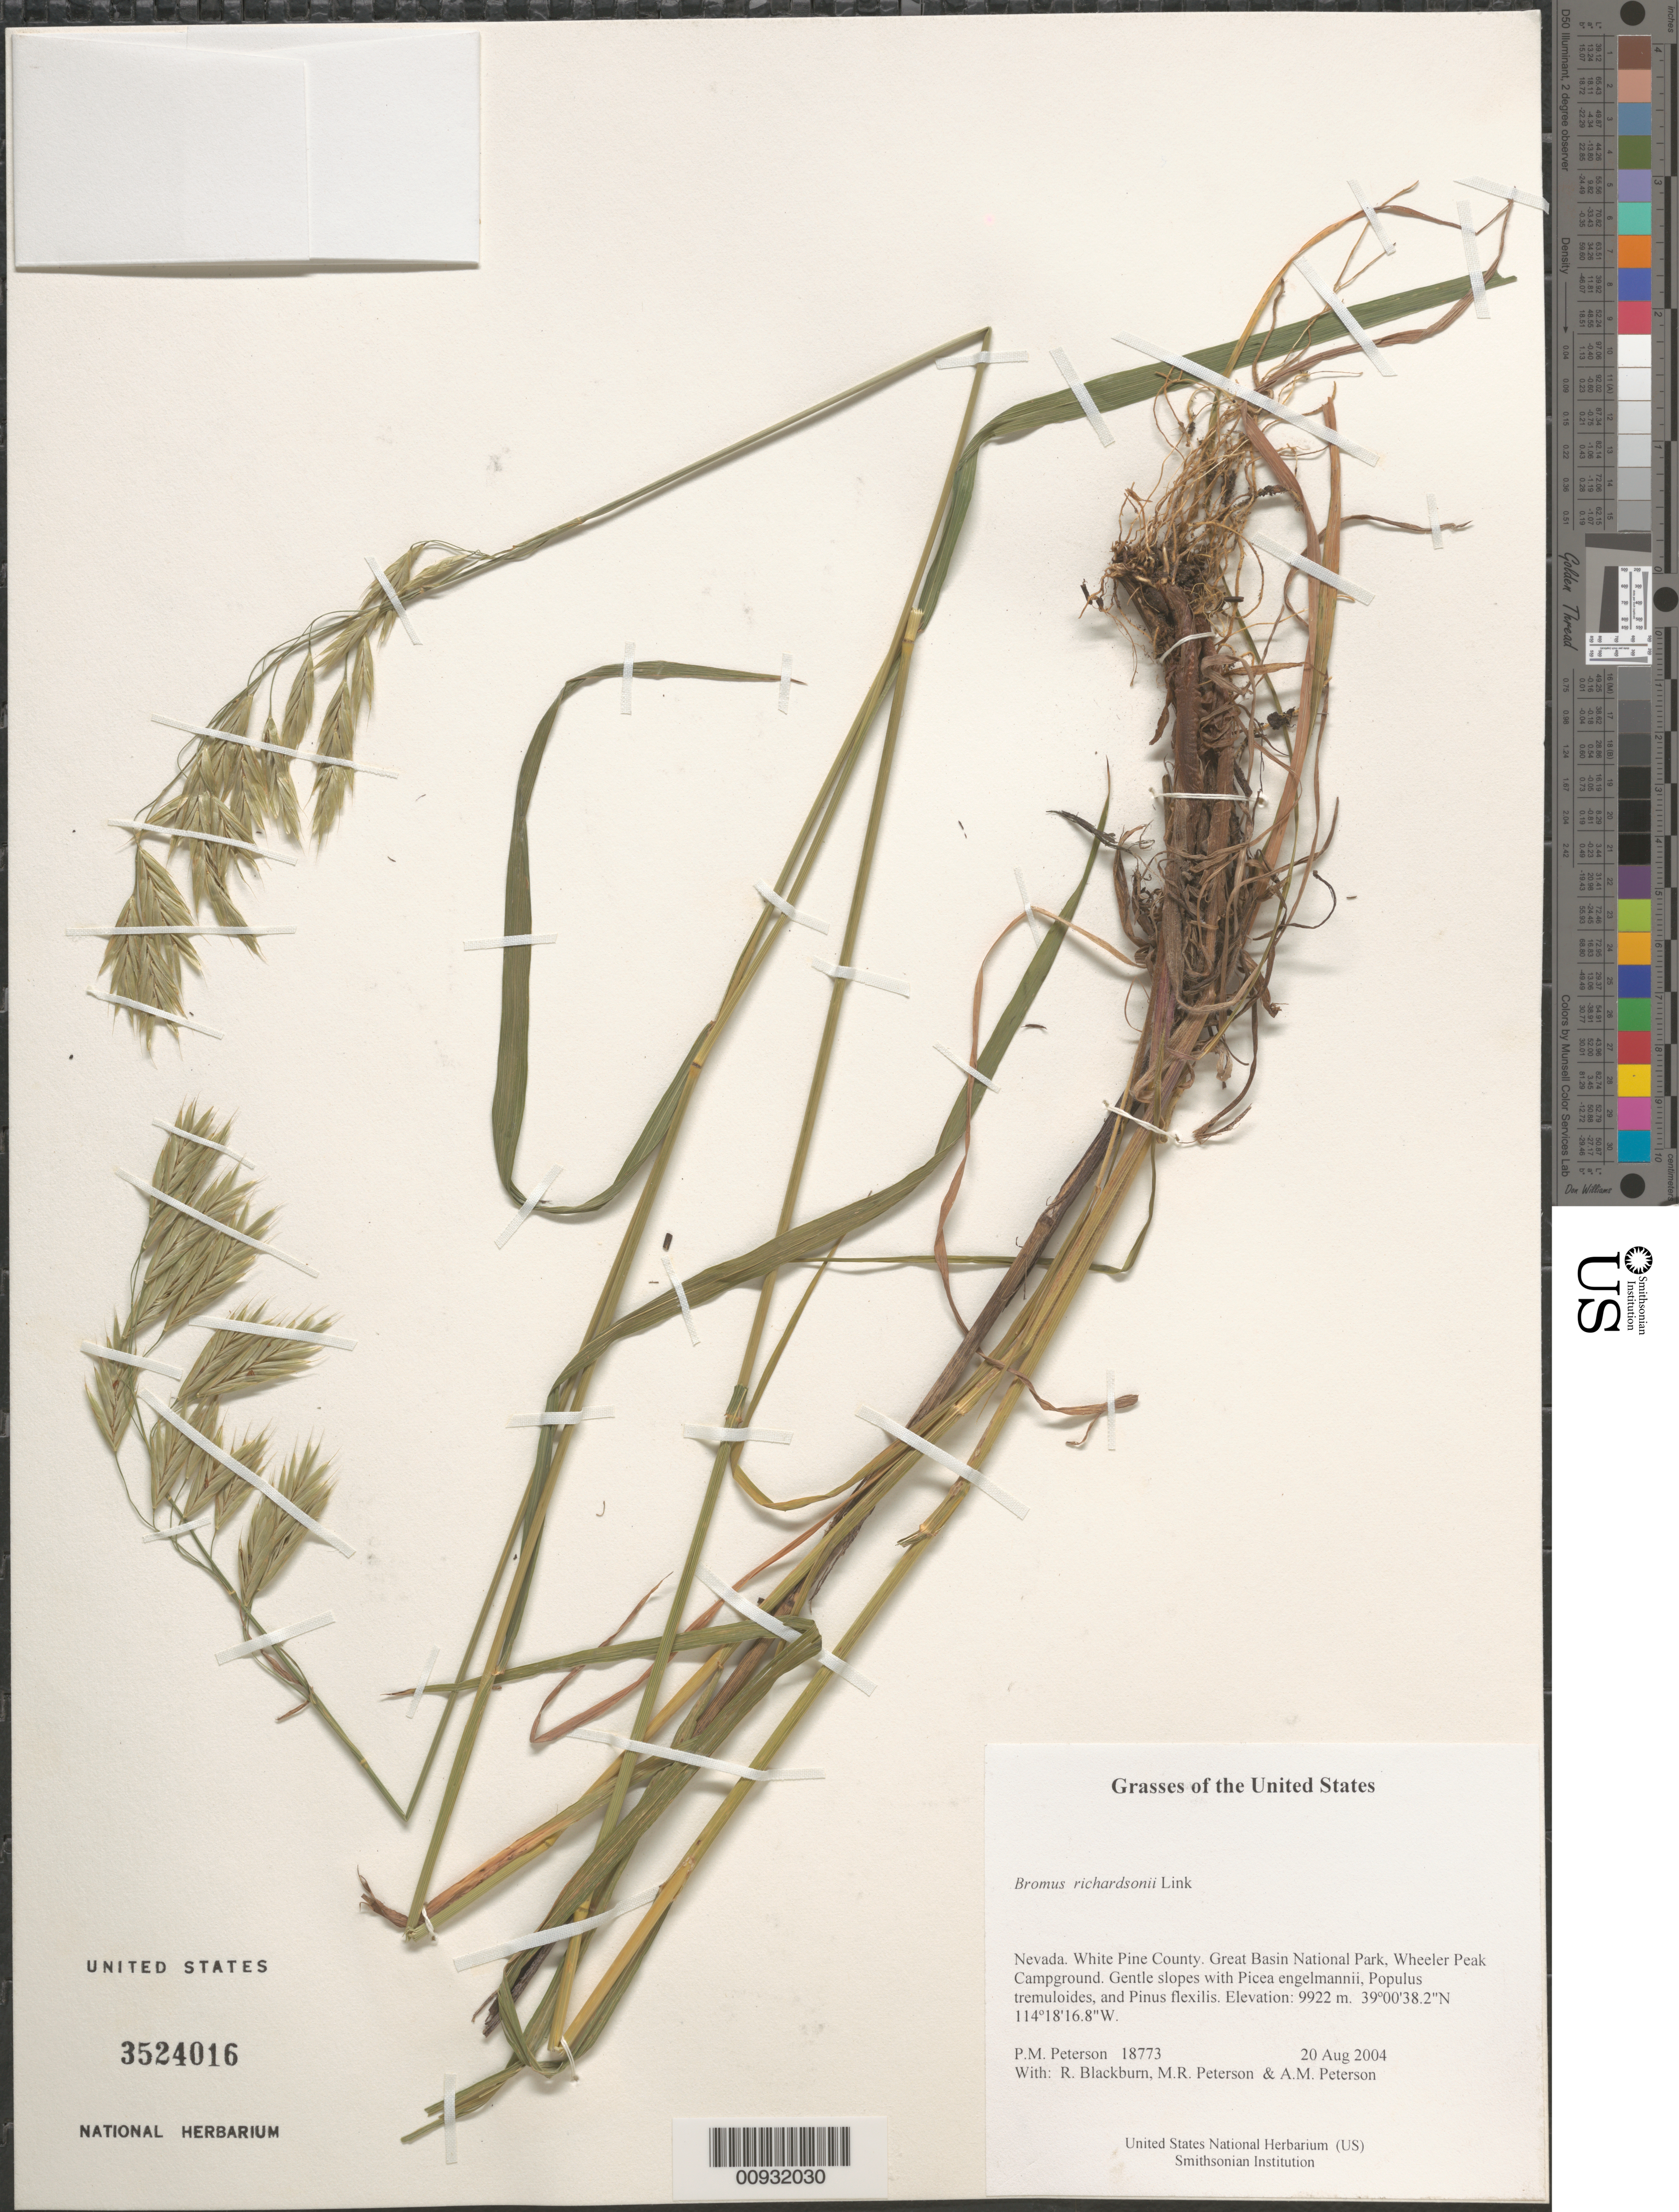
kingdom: Plantae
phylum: Tracheophyta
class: Liliopsida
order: Poales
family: Poaceae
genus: Bromus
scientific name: Bromus richardsonii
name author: Link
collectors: P. M. Peterson, R. Blackburn, M. Peterson & A. M. Peterson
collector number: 18773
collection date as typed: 20 Aug 2004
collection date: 2004-08-20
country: United States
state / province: Nevada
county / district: White Pine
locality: Great Basin National Park, Wheeler Peak Campground. Gentle slopes with Picea engelmannii, Populus tremuloides, and Pinus flexilis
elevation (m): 9922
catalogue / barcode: US 3524016